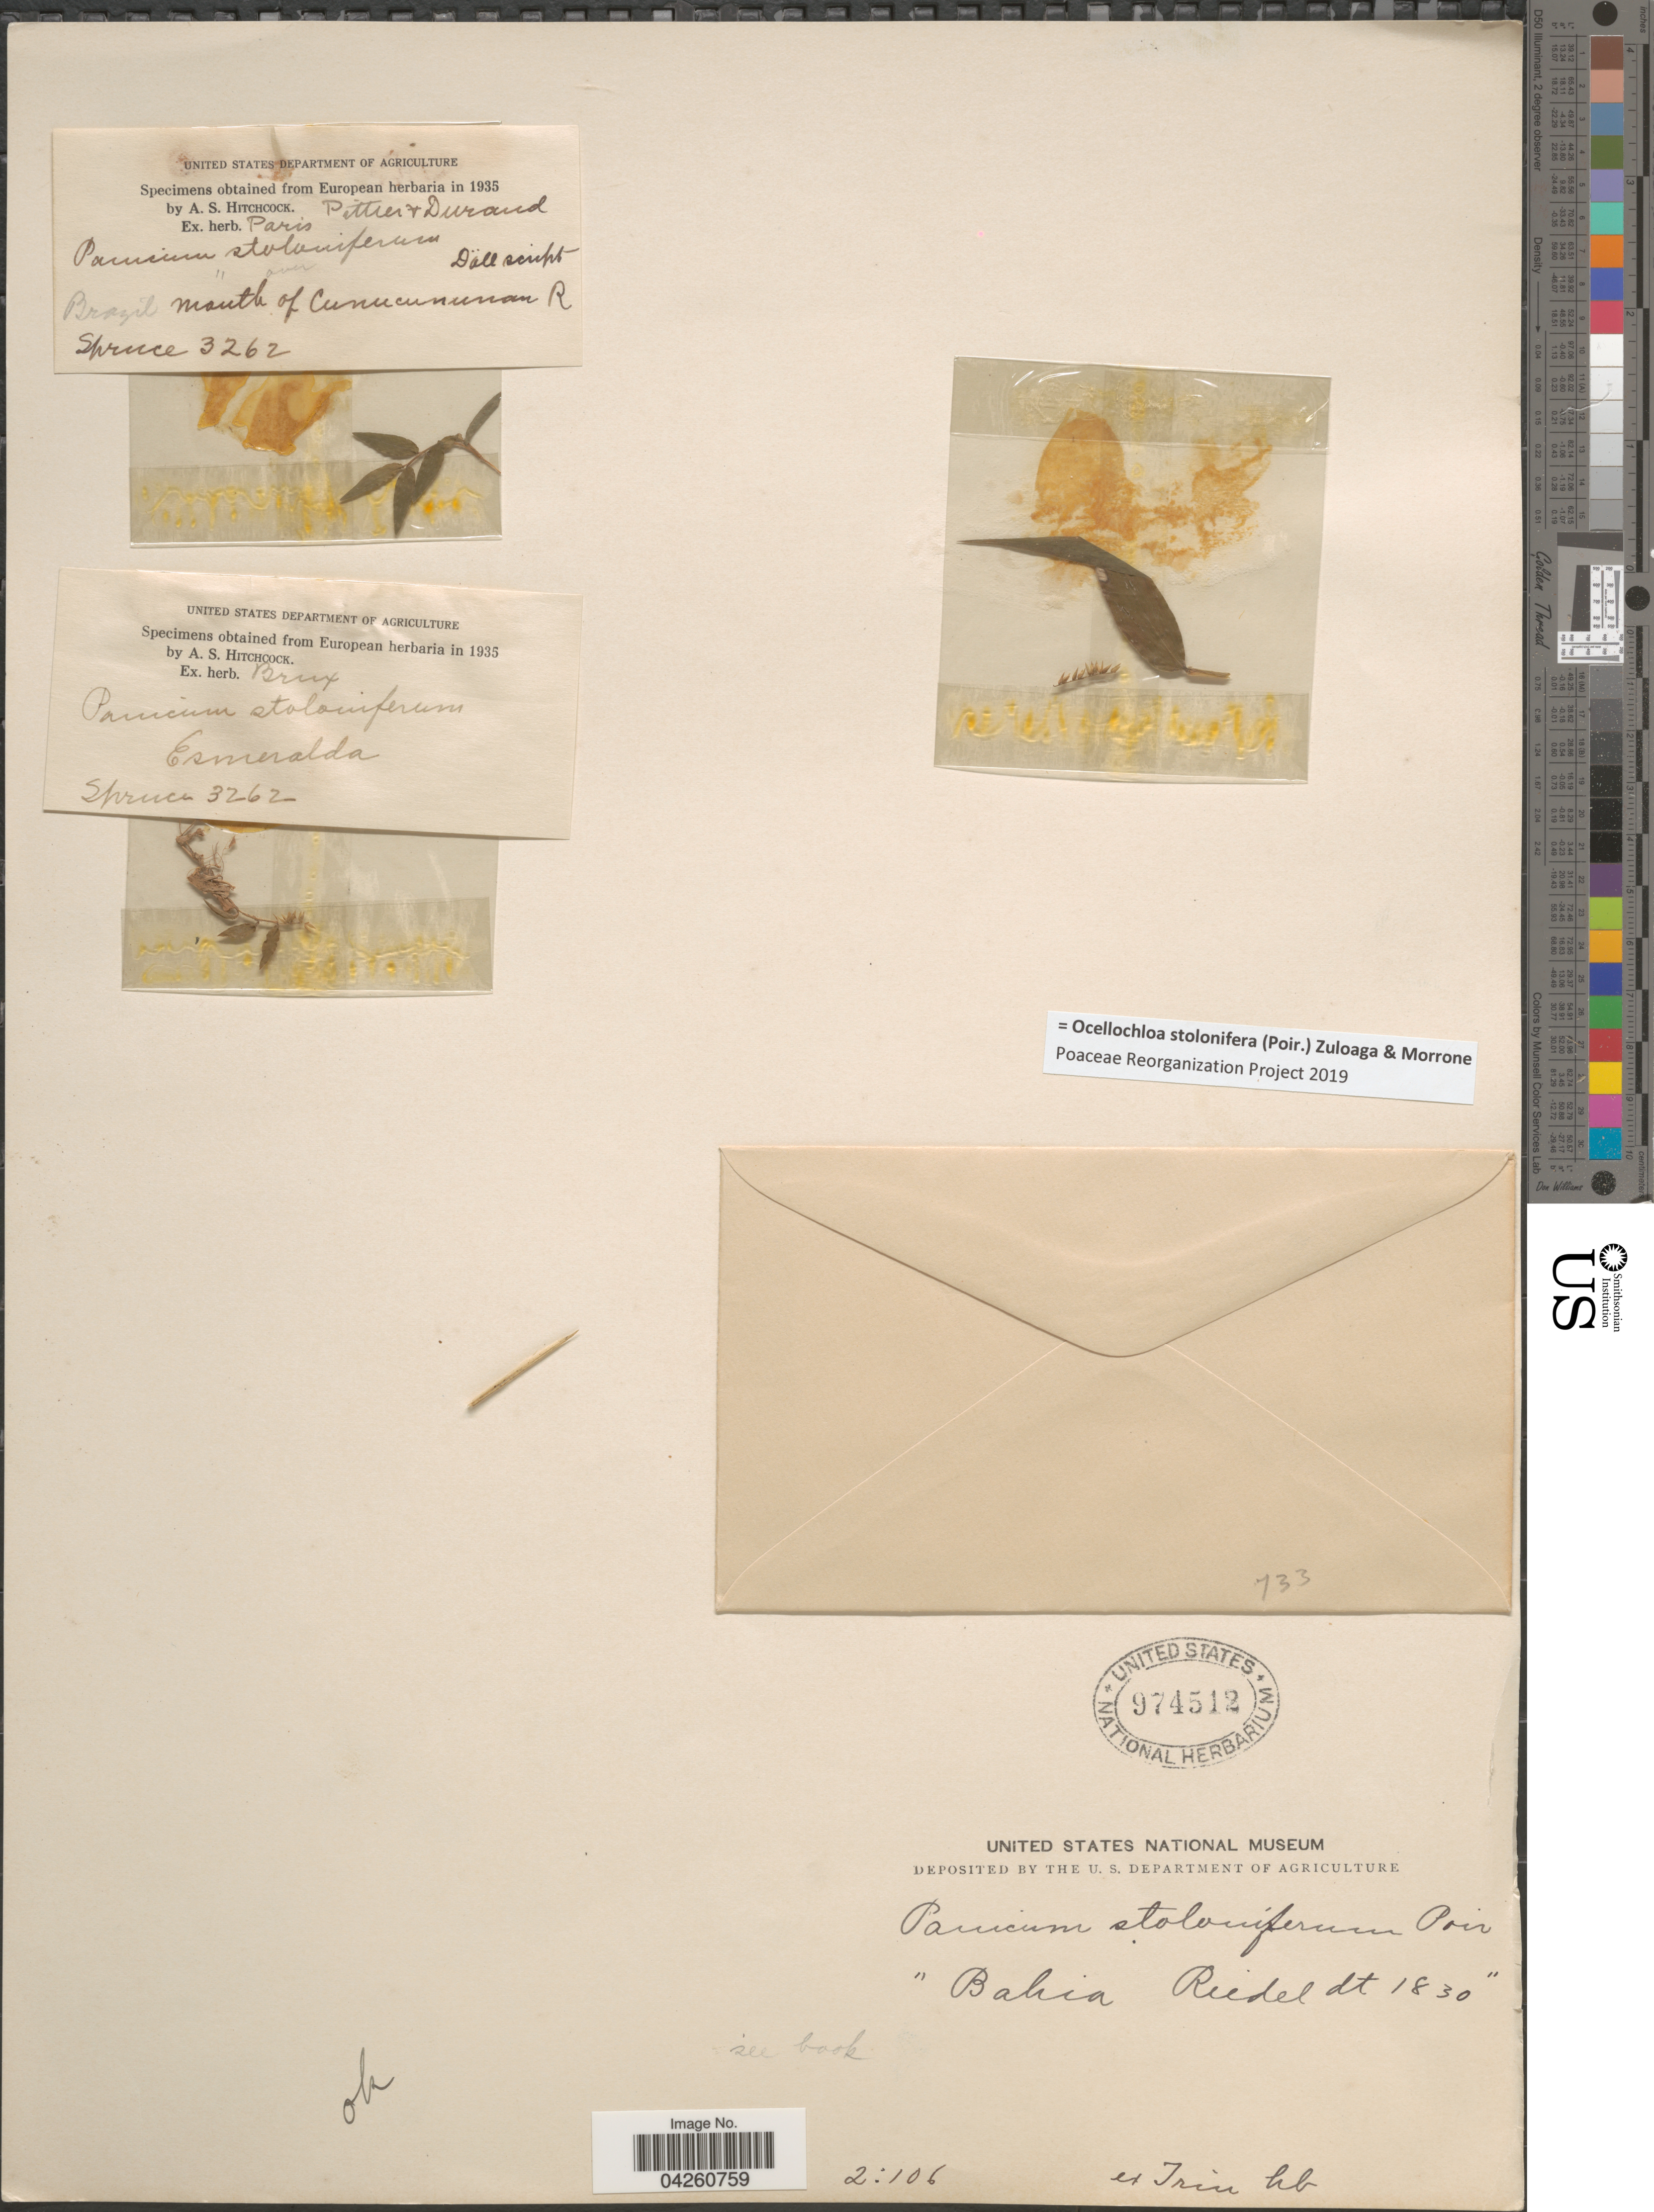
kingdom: Plantae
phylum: Tracheophyta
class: Liliopsida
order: Poales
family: Poaceae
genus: Ocellochloa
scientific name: Ocellochloa stolonifera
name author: (Poir.) Zuloaga & Morrone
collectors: -. Spruce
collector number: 3262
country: Brazil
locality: Mouth of Cunucununan R.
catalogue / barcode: US 974512